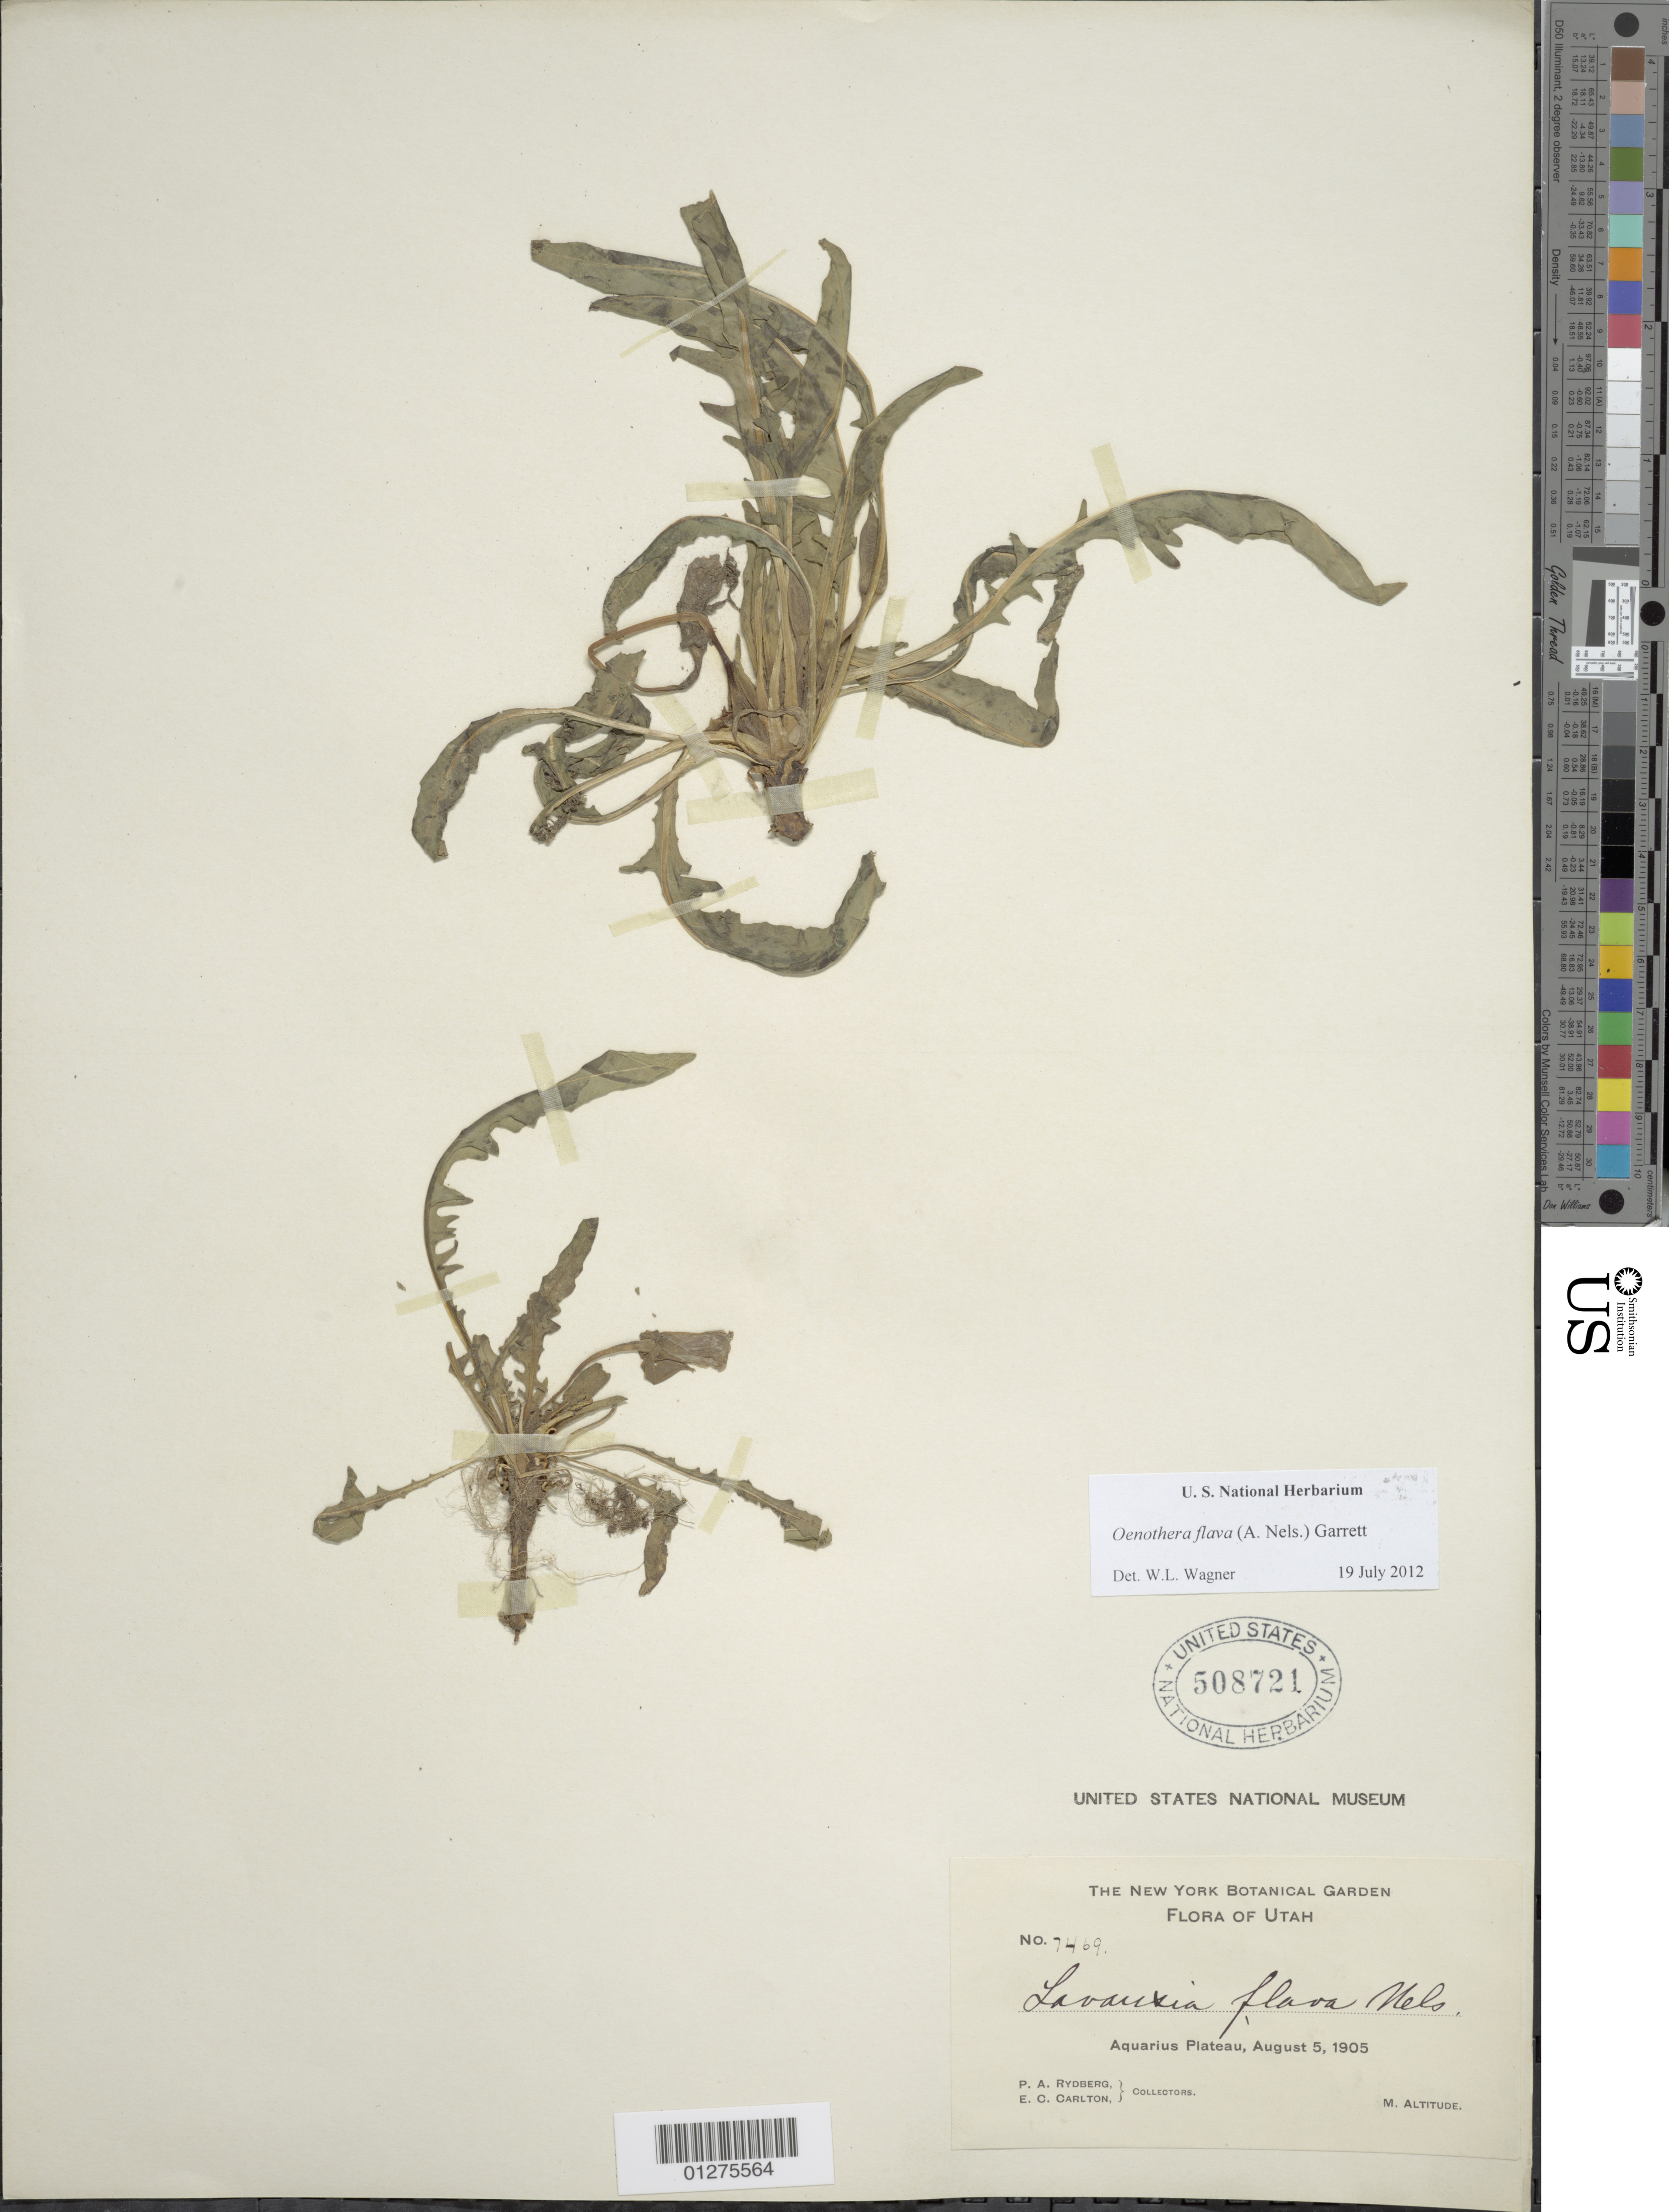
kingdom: Plantae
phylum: Tracheophyta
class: Magnoliopsida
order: Myrtales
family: Onagraceae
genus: Oenothera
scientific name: Oenothera flava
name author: (A. Nelson) Garrett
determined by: Wagner, W. L., (BOT), Smithsonian Institution - National Museum of Natural History (UNITED STATES)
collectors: P. A. Rydberg & E. Carlton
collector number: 7469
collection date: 1905-08-05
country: United States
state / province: Utah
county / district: Wayne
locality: Aquarius Plateau.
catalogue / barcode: US 508721